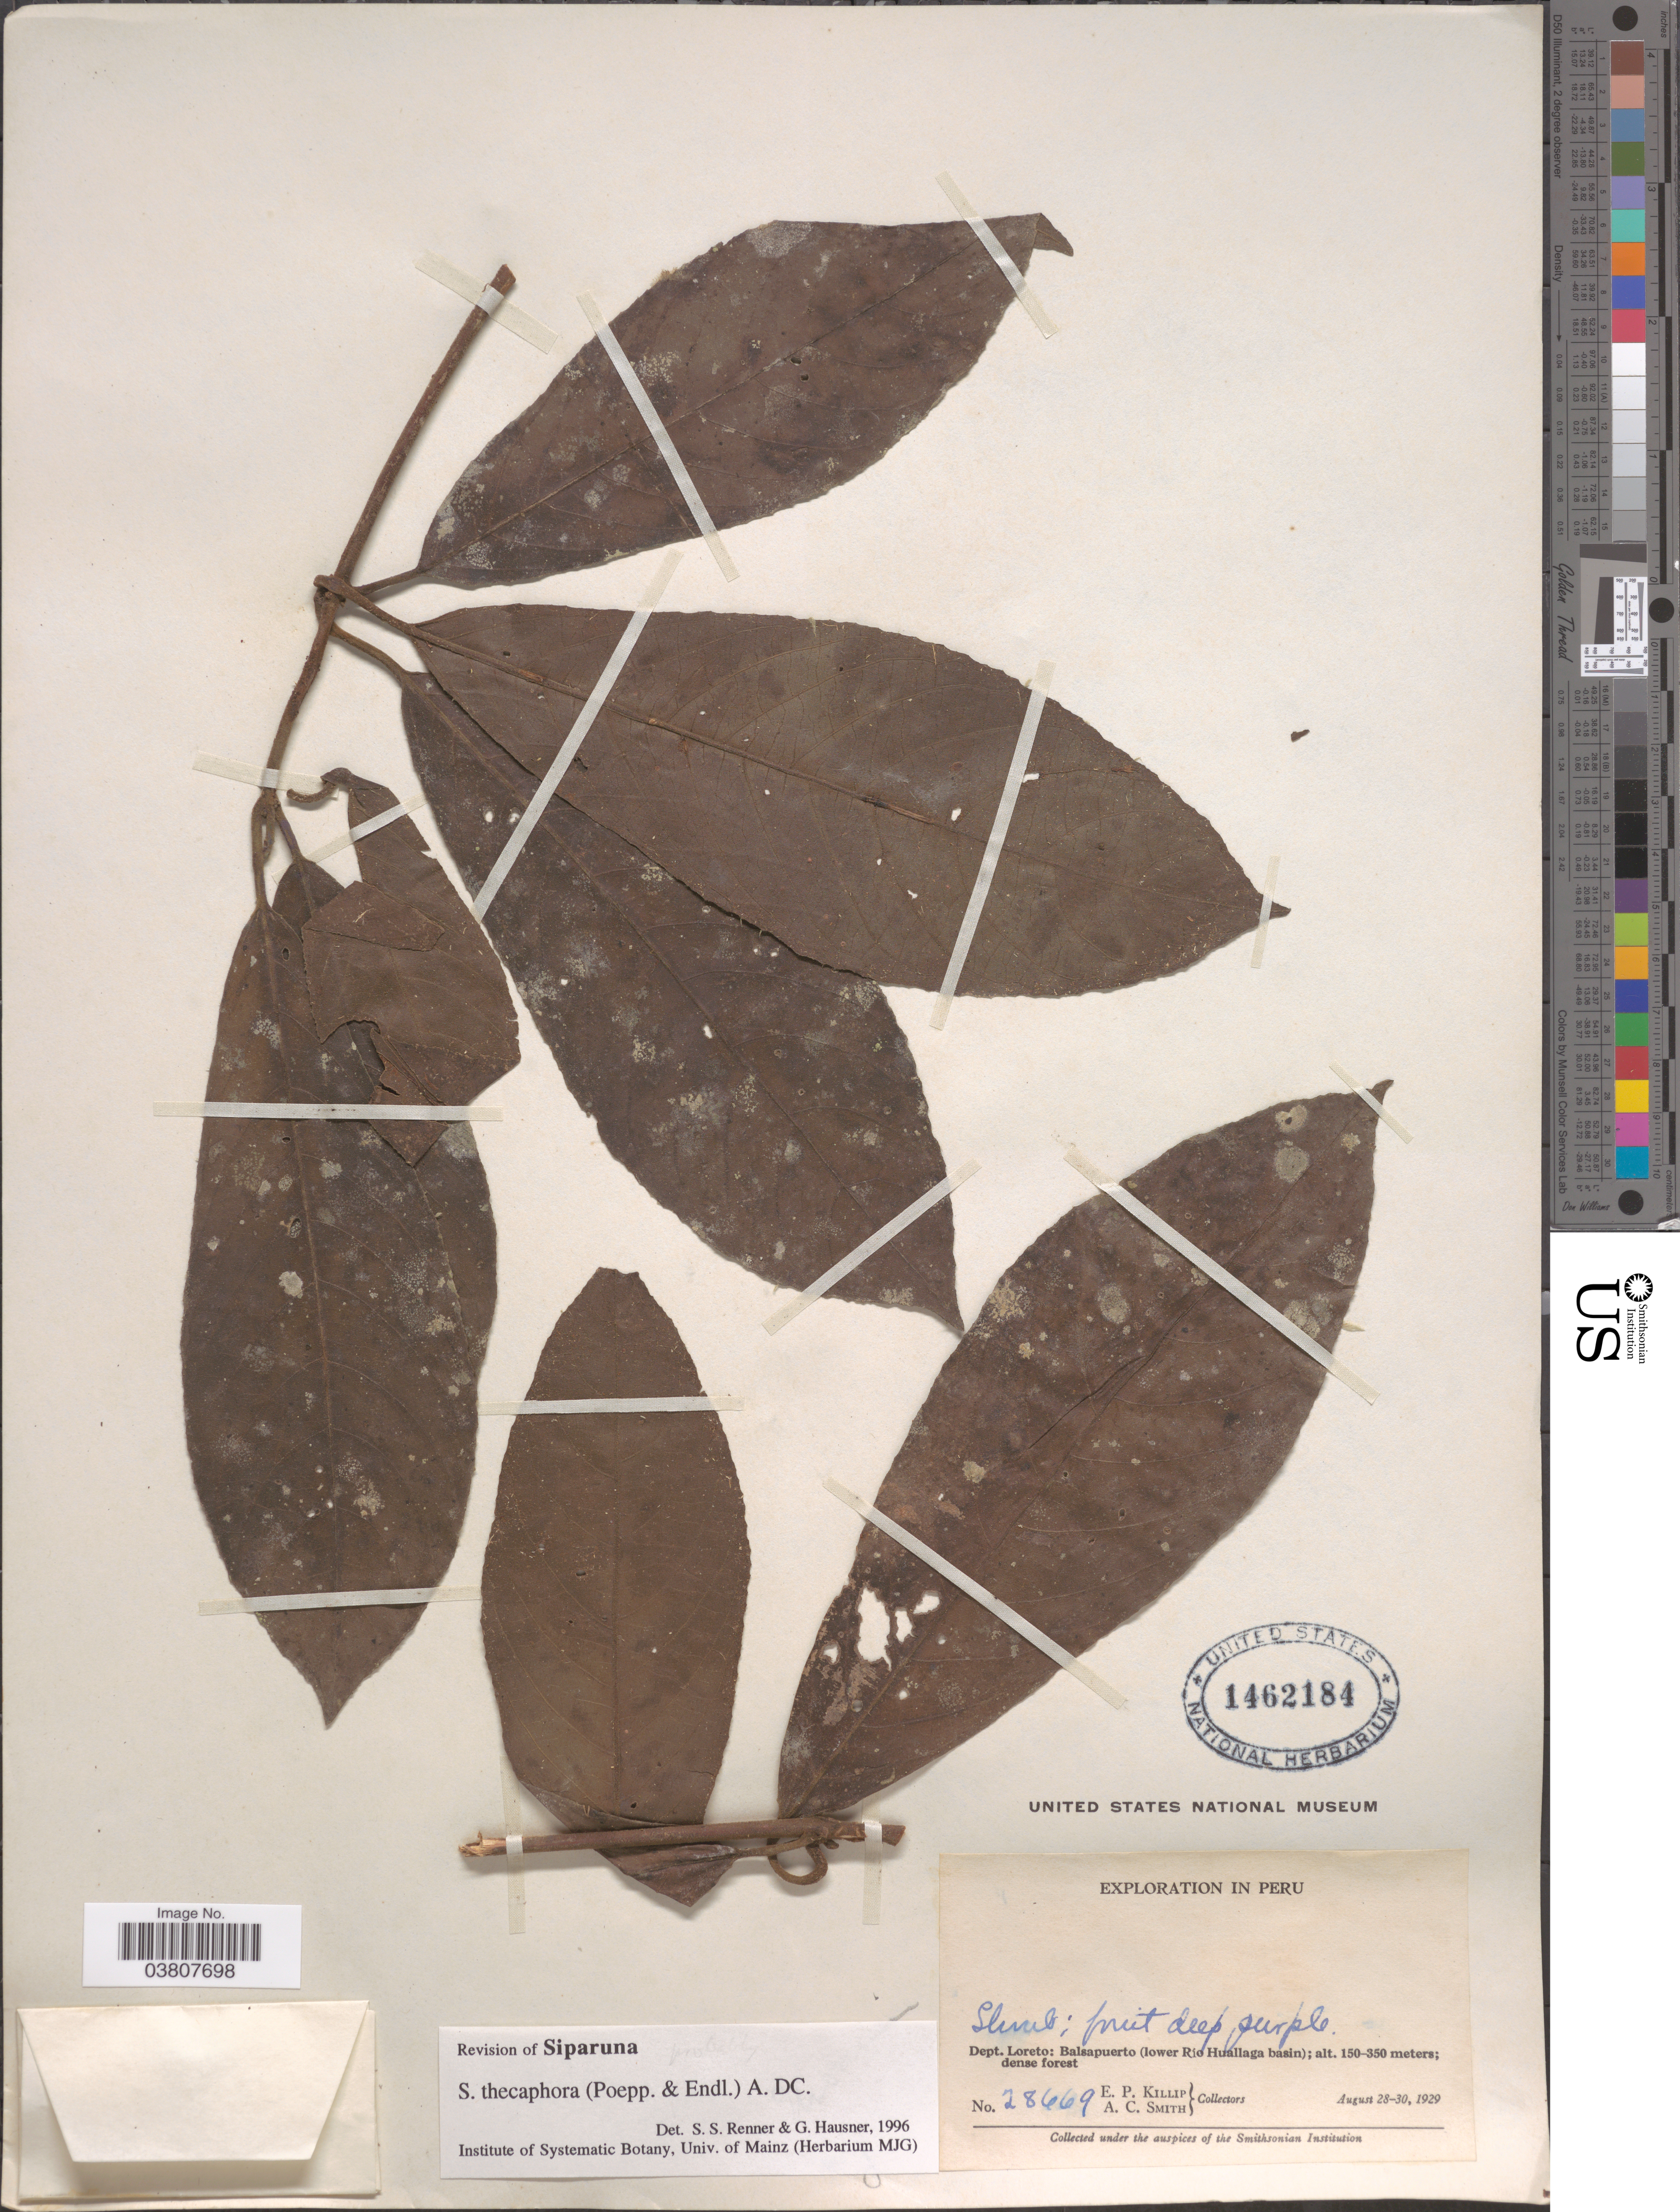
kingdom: Plantae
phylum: Tracheophyta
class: Magnoliopsida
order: Laurales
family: Siparunaceae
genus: Siparuna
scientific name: Siparuna thecaphora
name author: (Poepp. & Endl.) A. DC.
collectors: E. P. Killip & A. C. Smith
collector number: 28669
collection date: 1929-08-28/1929-08-30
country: Peru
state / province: Loreto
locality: Dept. Loreto: Blasapuerto (lower Río Huallaga basin).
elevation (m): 150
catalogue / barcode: US 1462184